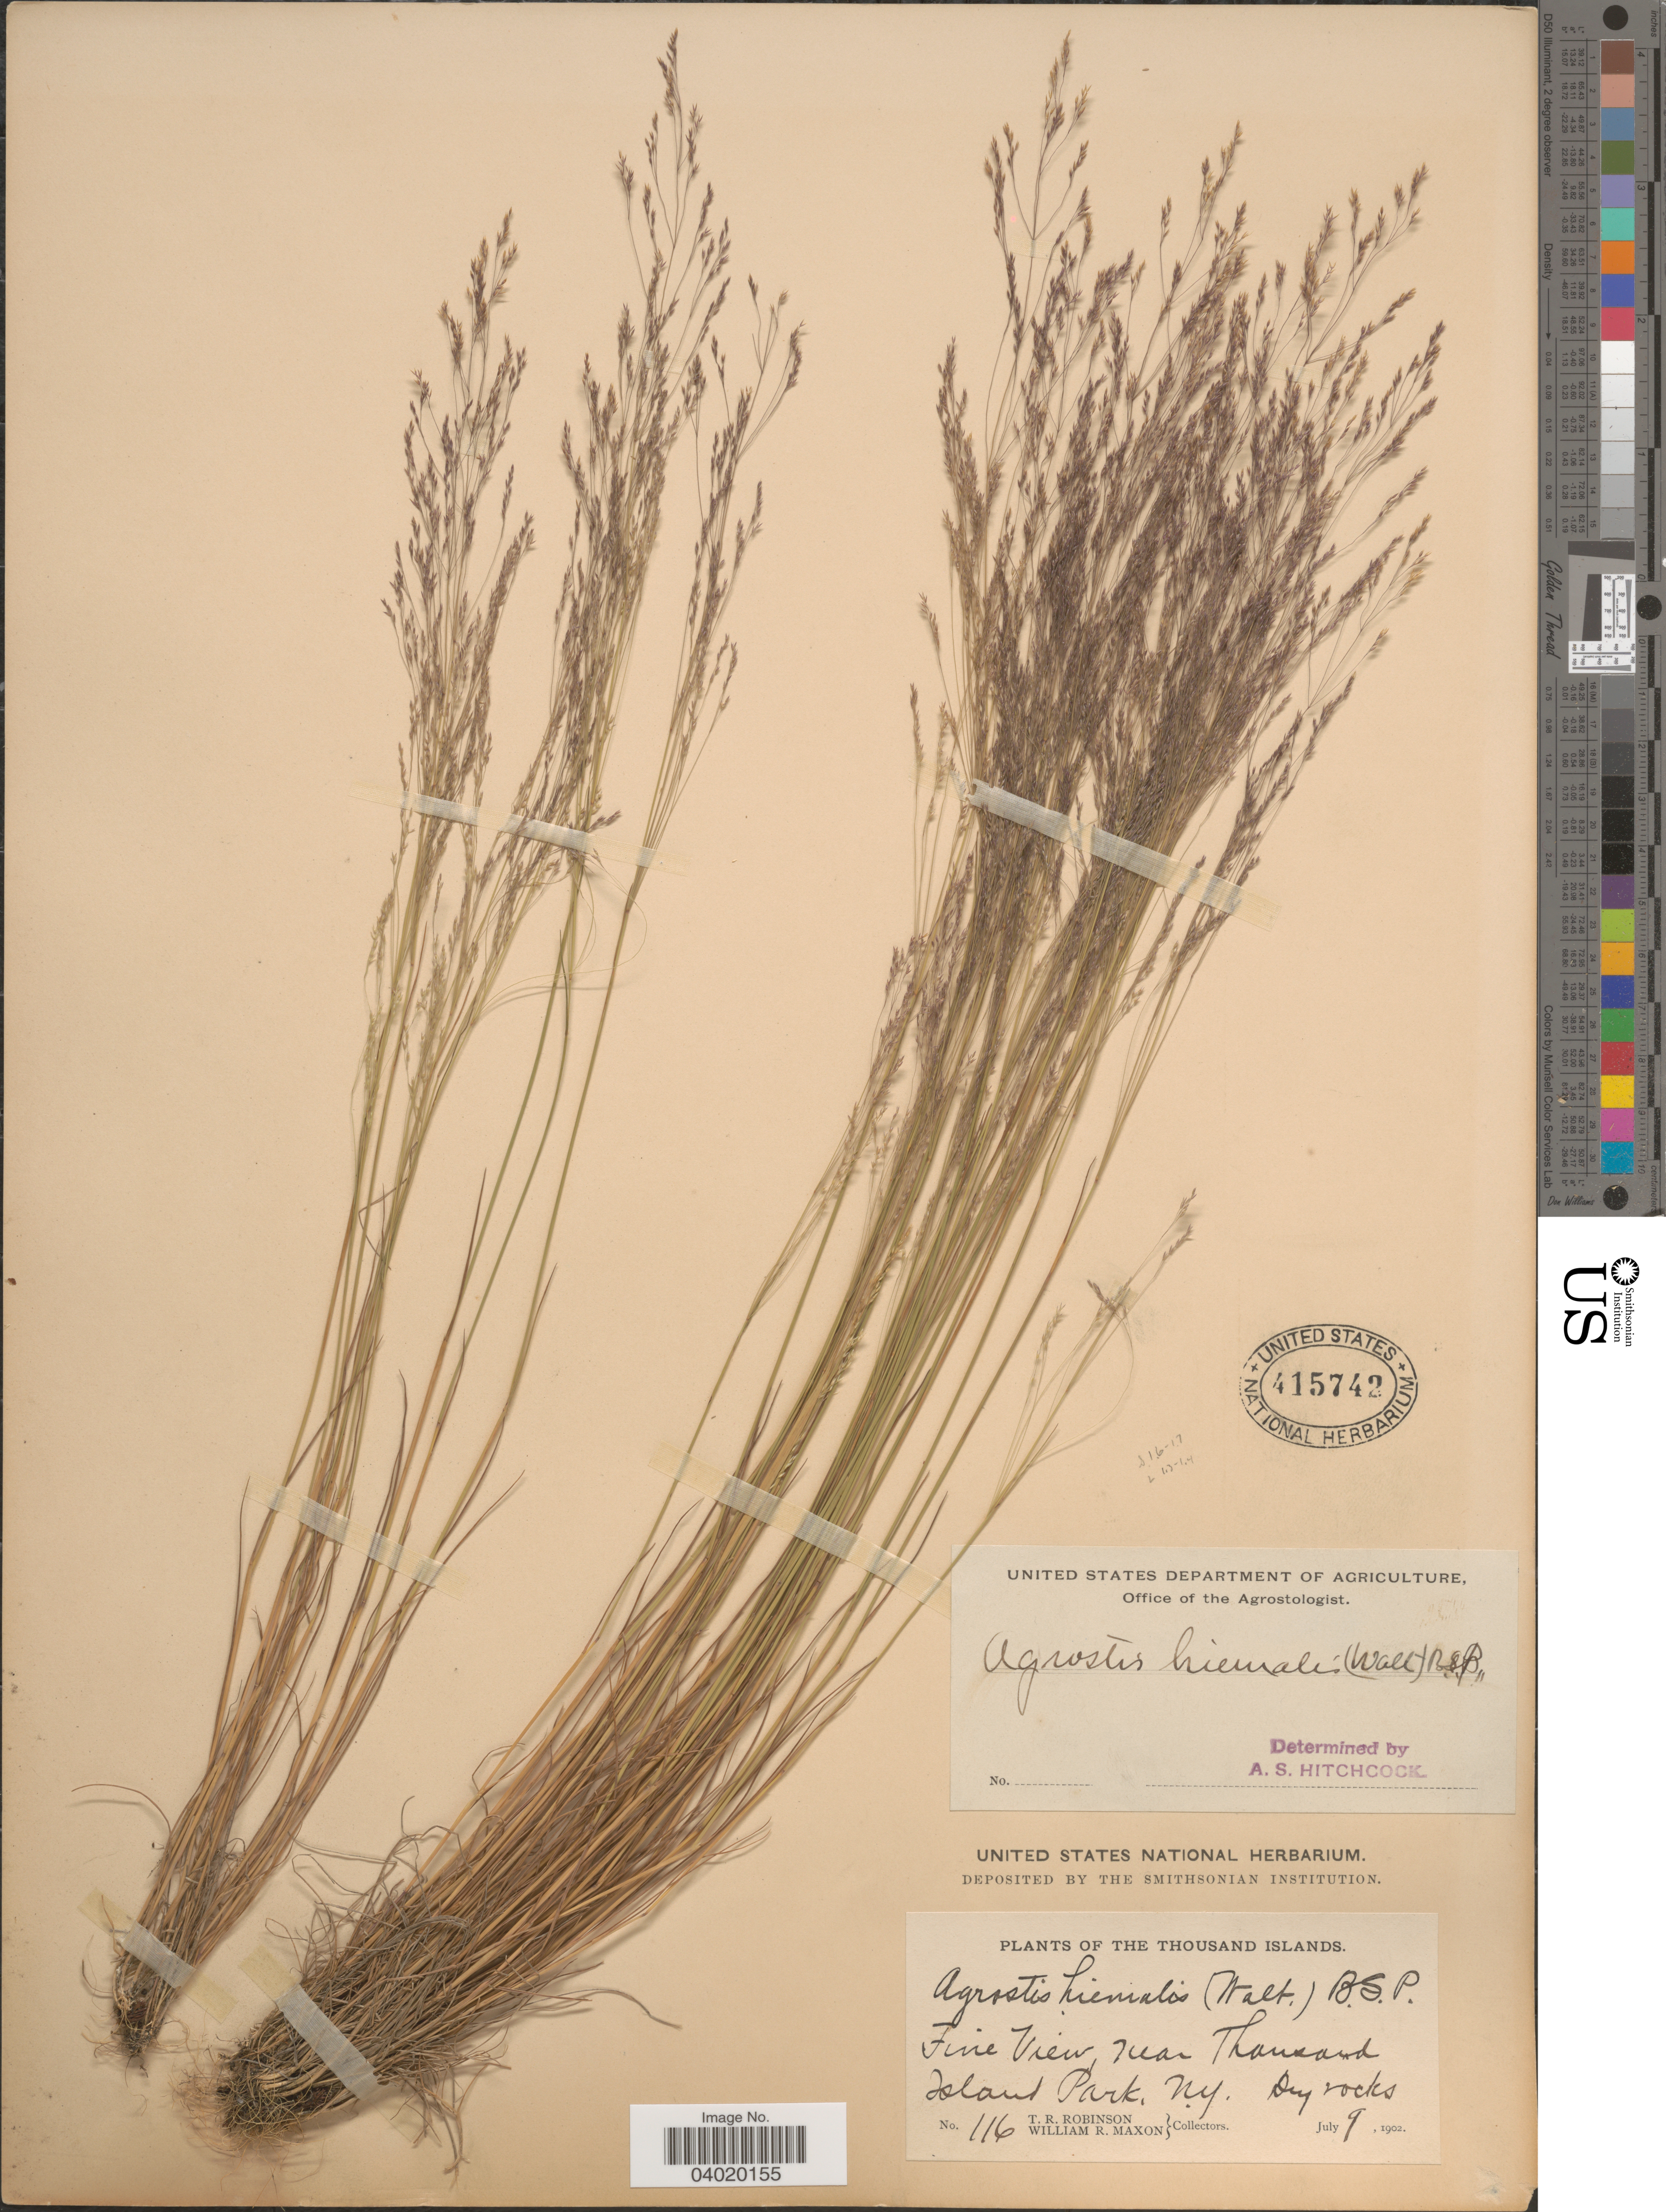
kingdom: Plantae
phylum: Tracheophyta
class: Liliopsida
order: Poales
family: Poaceae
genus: Agrostis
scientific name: Agrostis hyemalis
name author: (Walter) Britton et al.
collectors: T. R. Robinson & W. R. Maxon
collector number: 116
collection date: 1902-07-09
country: United States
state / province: New York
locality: Thousand Islands. Fine View, near Thousand Island Park.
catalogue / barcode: US 415742